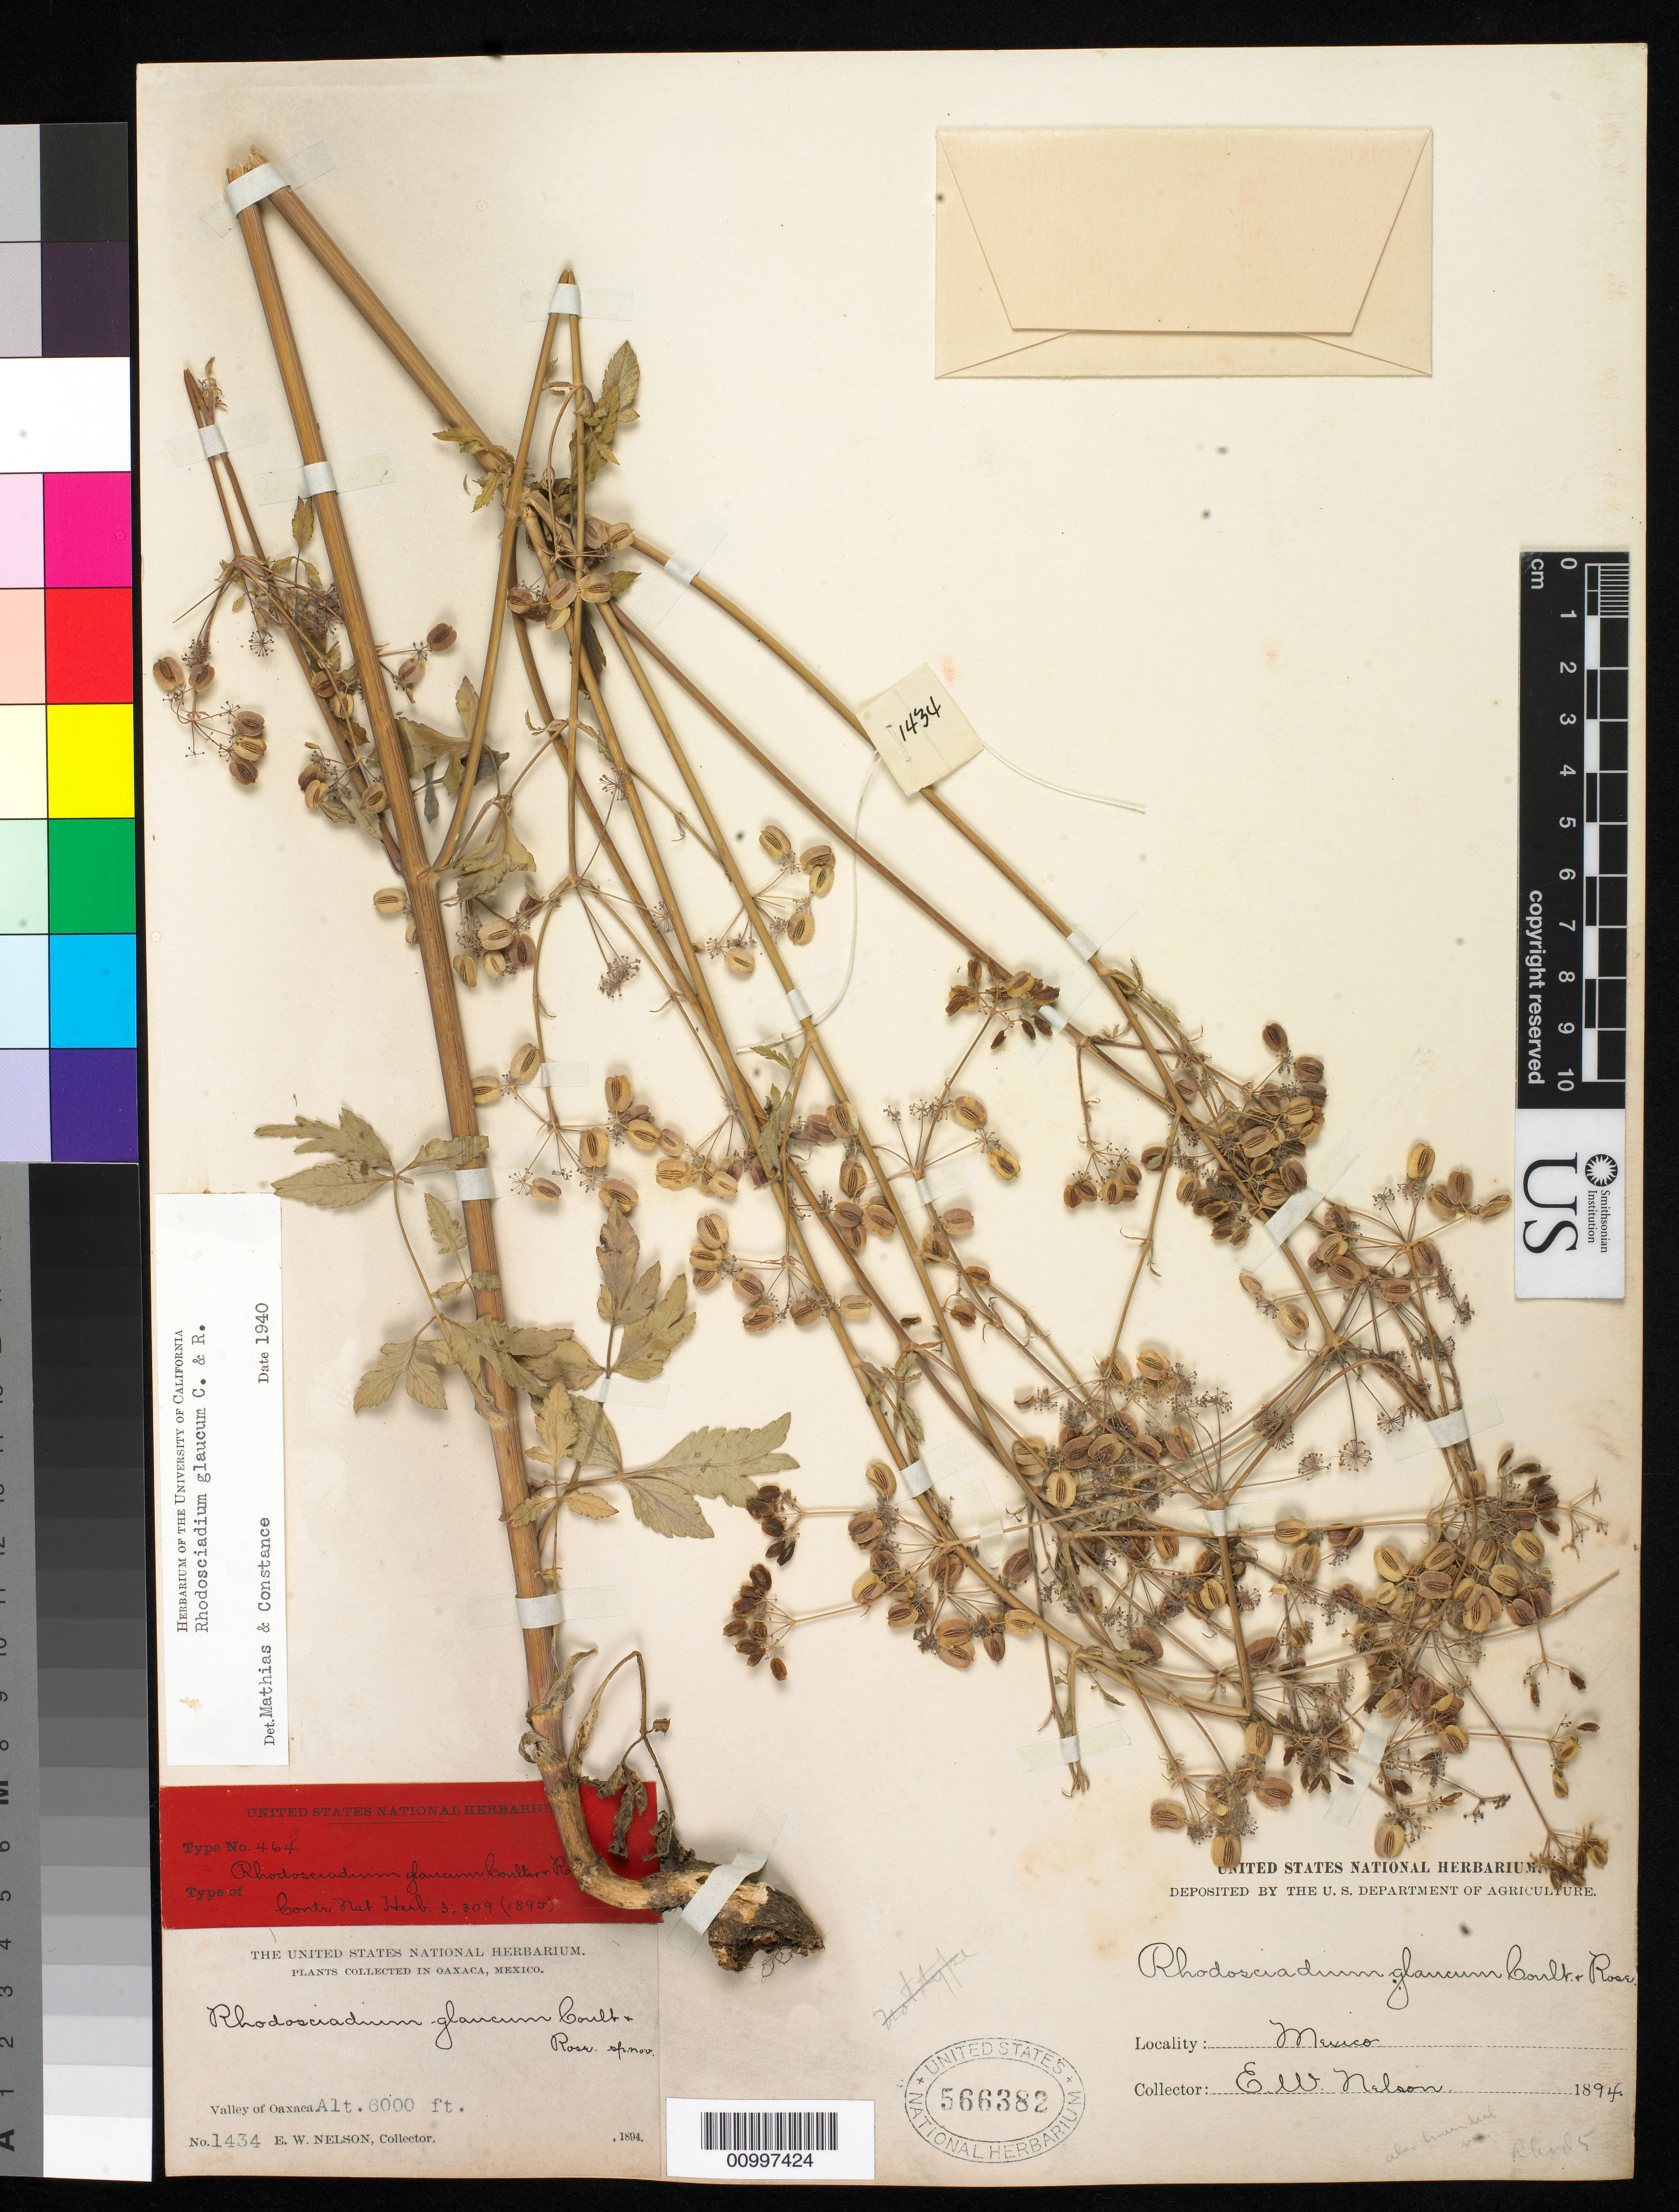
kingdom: Plantae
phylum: Tracheophyta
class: Magnoliopsida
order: Apiales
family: Apiaceae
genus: Rhodosciadium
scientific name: Rhodosciadium glaucum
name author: J.M. Coult. & Rose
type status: Syntype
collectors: E. W. Nelson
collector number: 1434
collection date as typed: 1894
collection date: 1894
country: Mexico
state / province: Oaxaca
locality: Valley of Oaxaca.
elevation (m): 1829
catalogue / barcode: US 566382